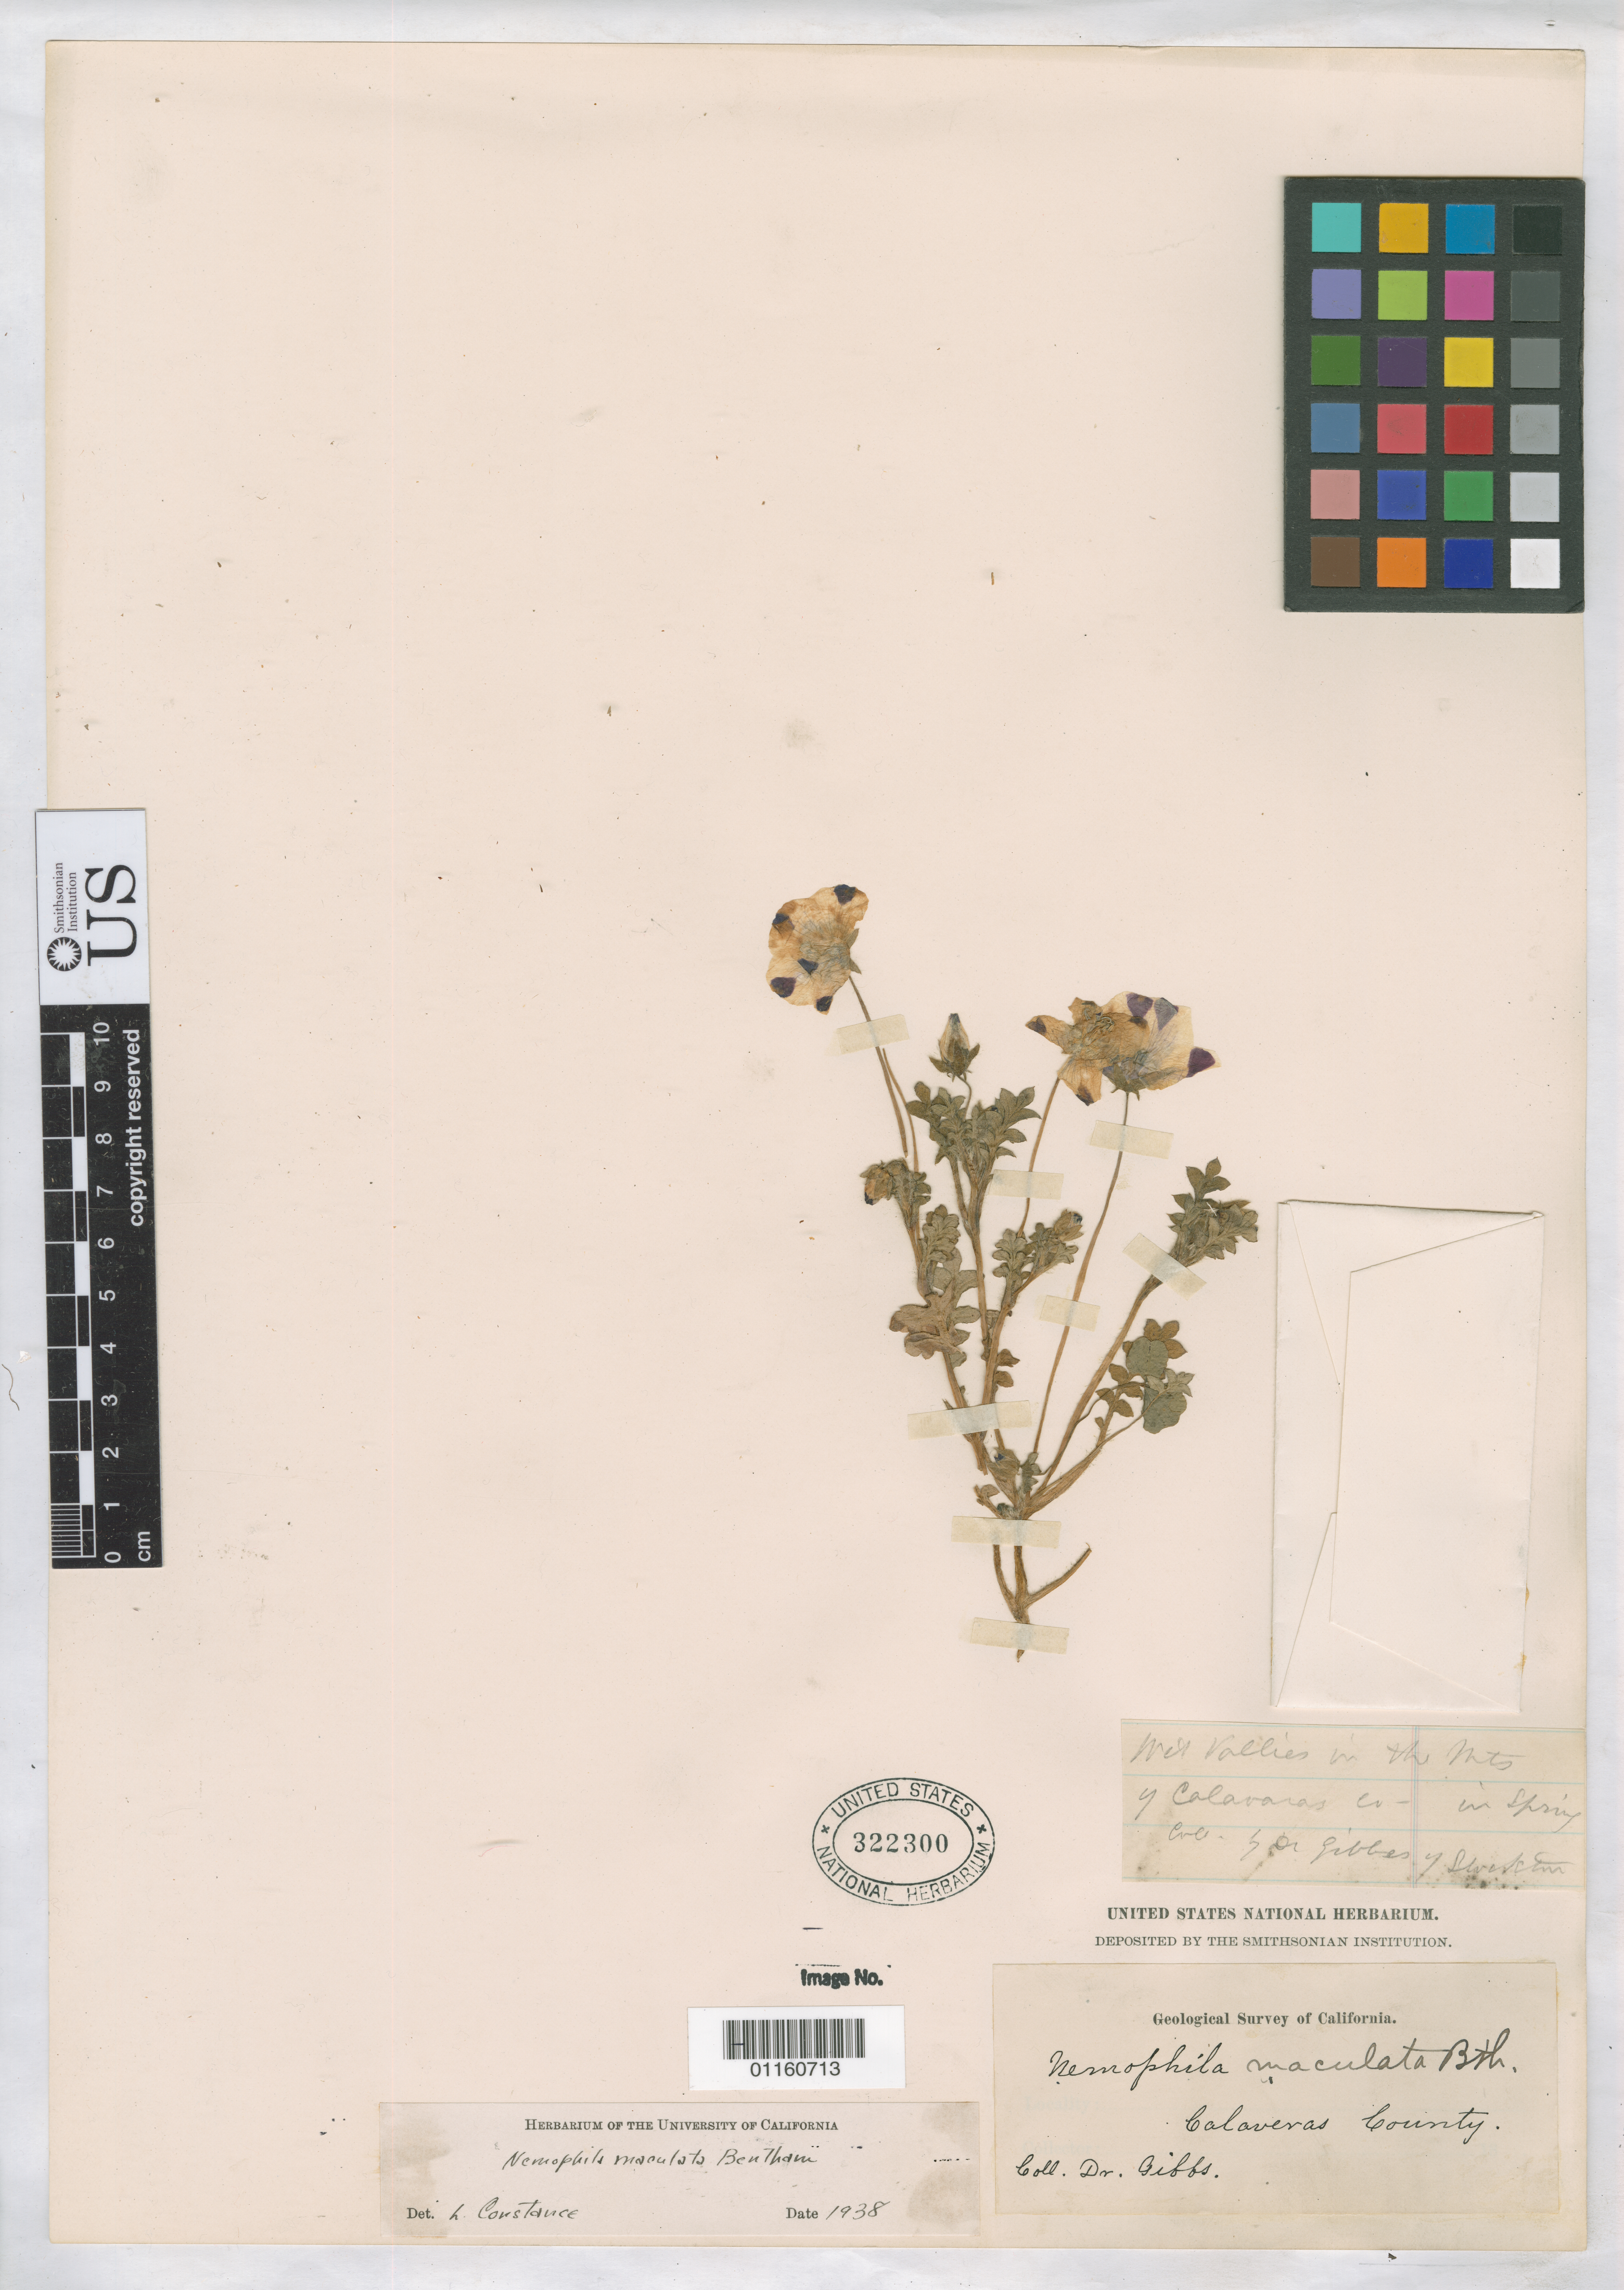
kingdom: Plantae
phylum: Tracheophyta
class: Magnoliopsida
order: Boraginales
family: Hydrophyllaceae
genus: Nemophila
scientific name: Nemophila maculata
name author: Benth. ex Lindl.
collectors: G. Gibbs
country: United States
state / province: California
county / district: Calaveras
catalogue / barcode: US 322300